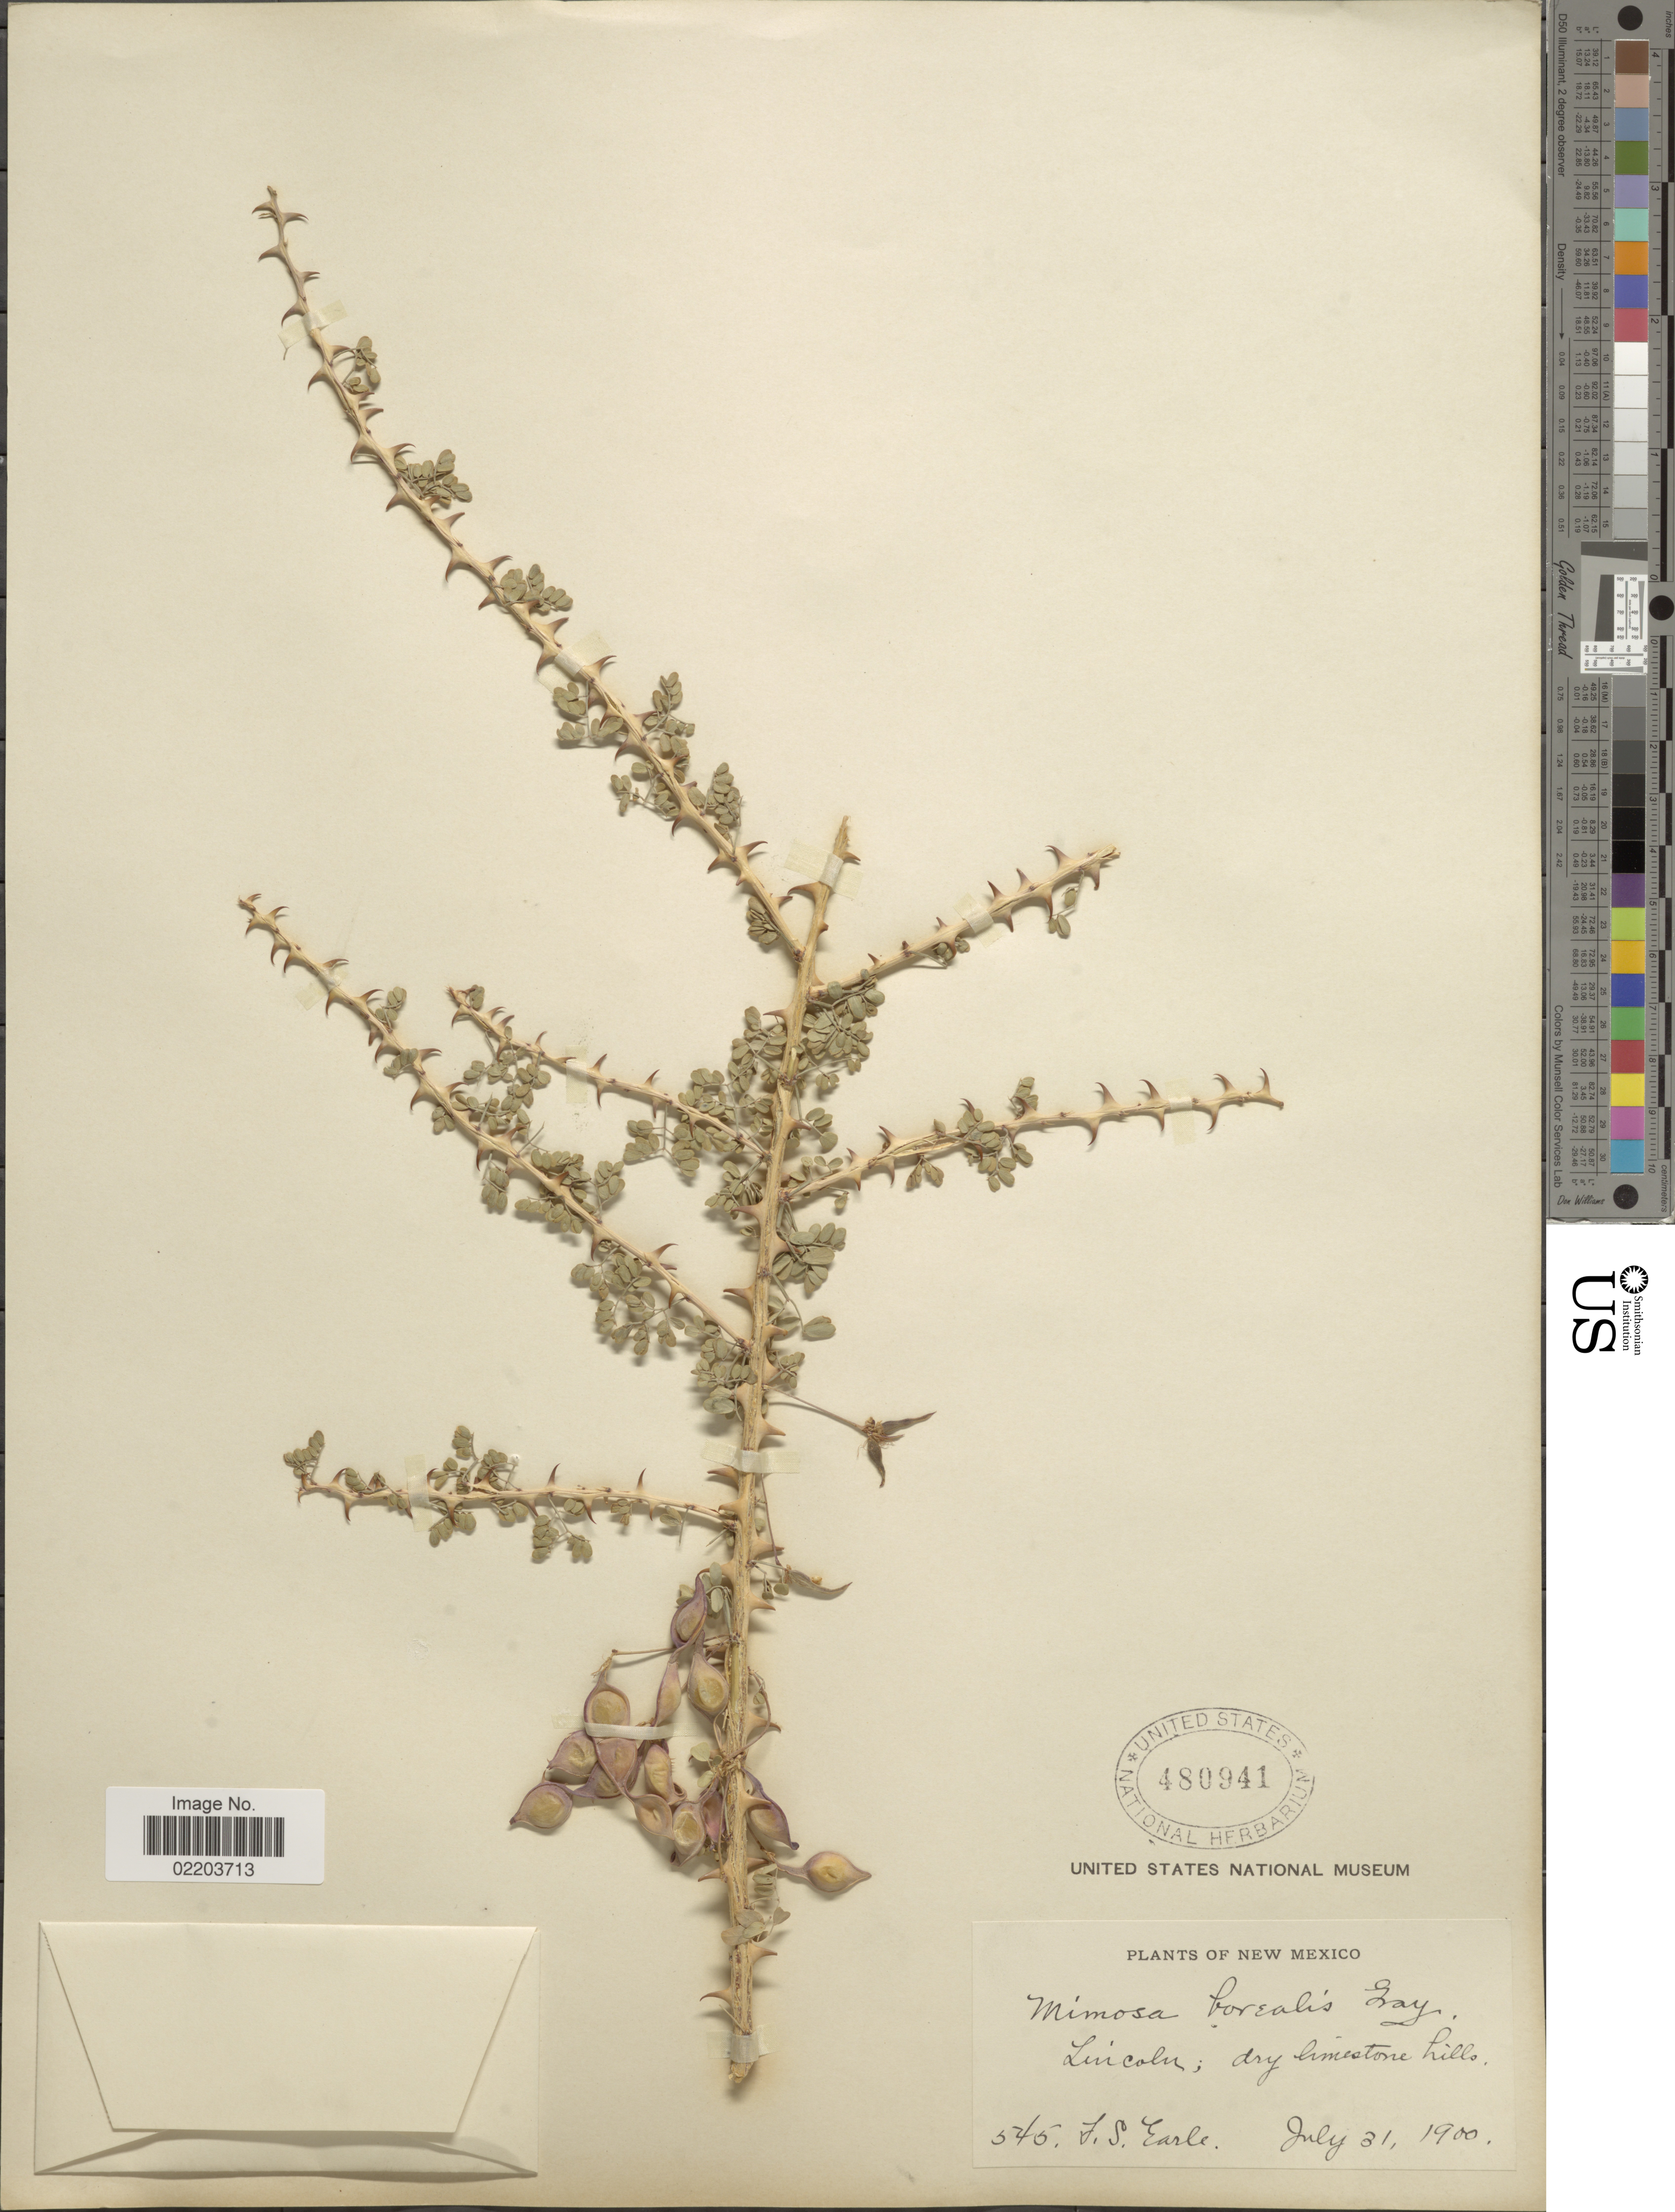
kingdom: Plantae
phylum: Tracheophyta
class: Magnoliopsida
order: Fabales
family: Fabaceae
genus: Mimosa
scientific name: Mimosa borealis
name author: A. Gray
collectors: F. S. Earle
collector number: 545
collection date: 1900-07-31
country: United States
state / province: New Mexico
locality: Lincoln; dry limestone hills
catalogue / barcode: US 480941